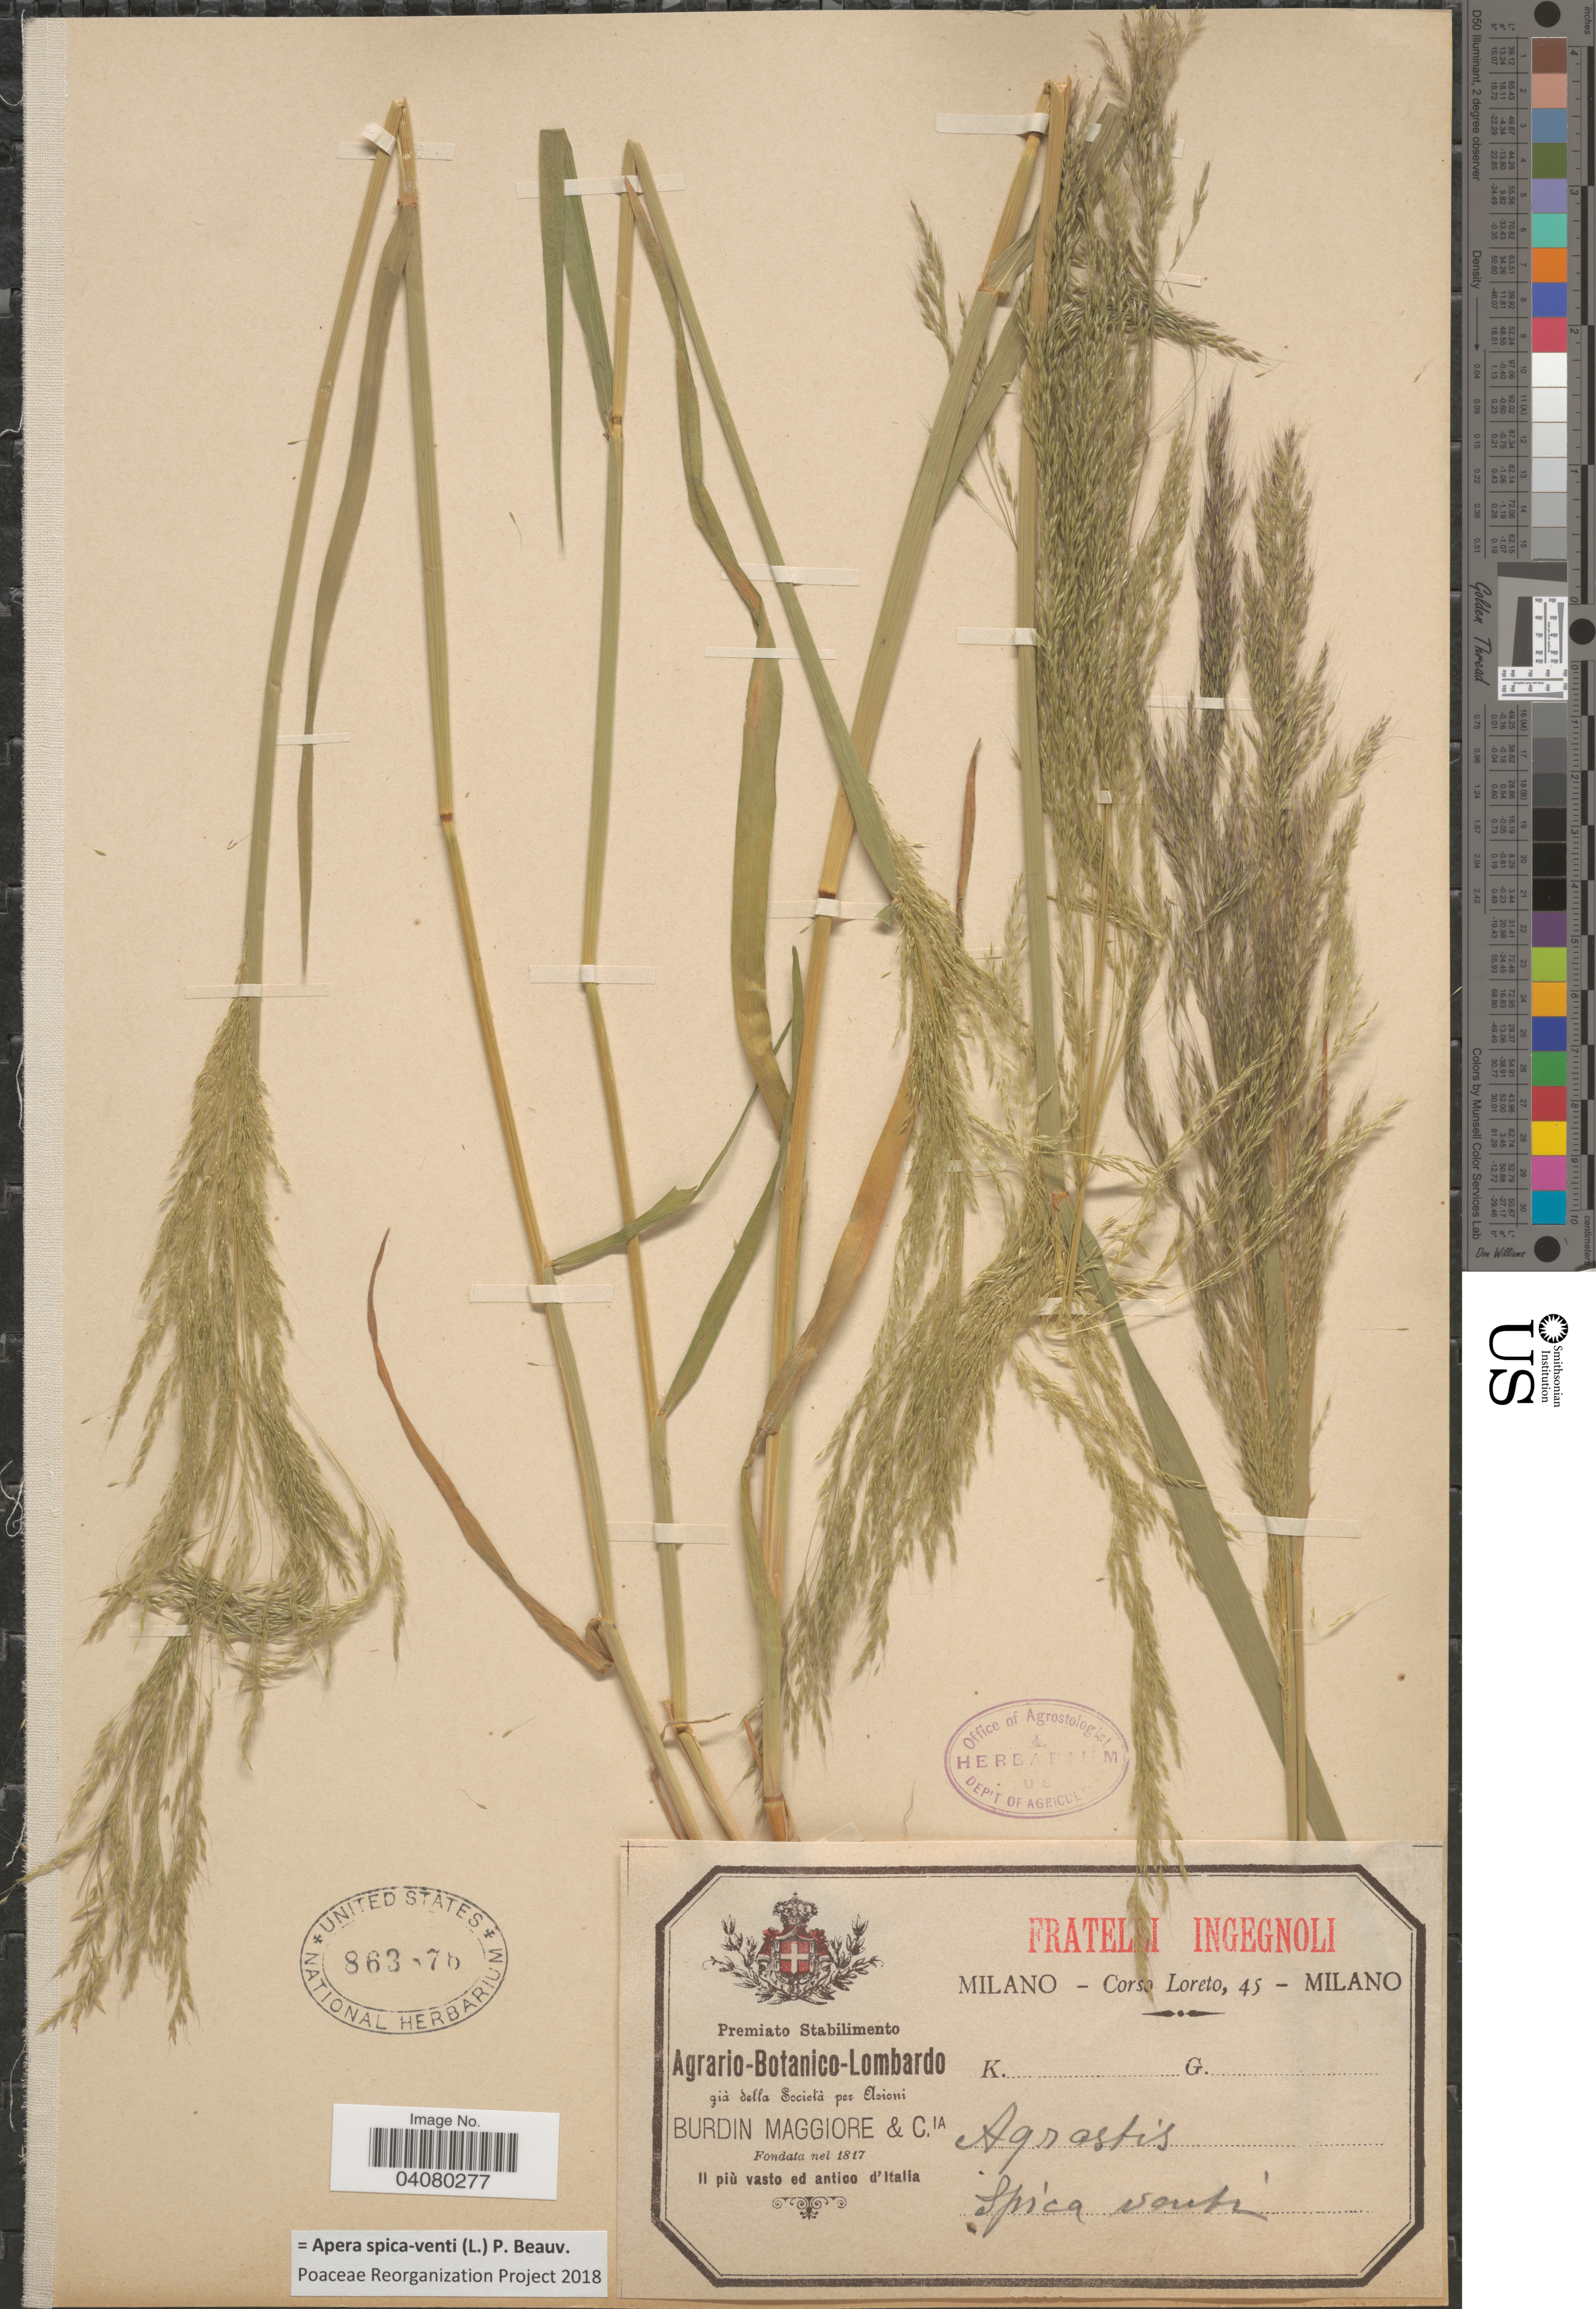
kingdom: Plantae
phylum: Tracheophyta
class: Liliopsida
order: Poales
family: Poaceae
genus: Apera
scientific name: Apera spica-venti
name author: (L.) P. Beauv.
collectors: Loreto, C.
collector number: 45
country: Italy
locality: Il più vasto ed antico d'Italia.